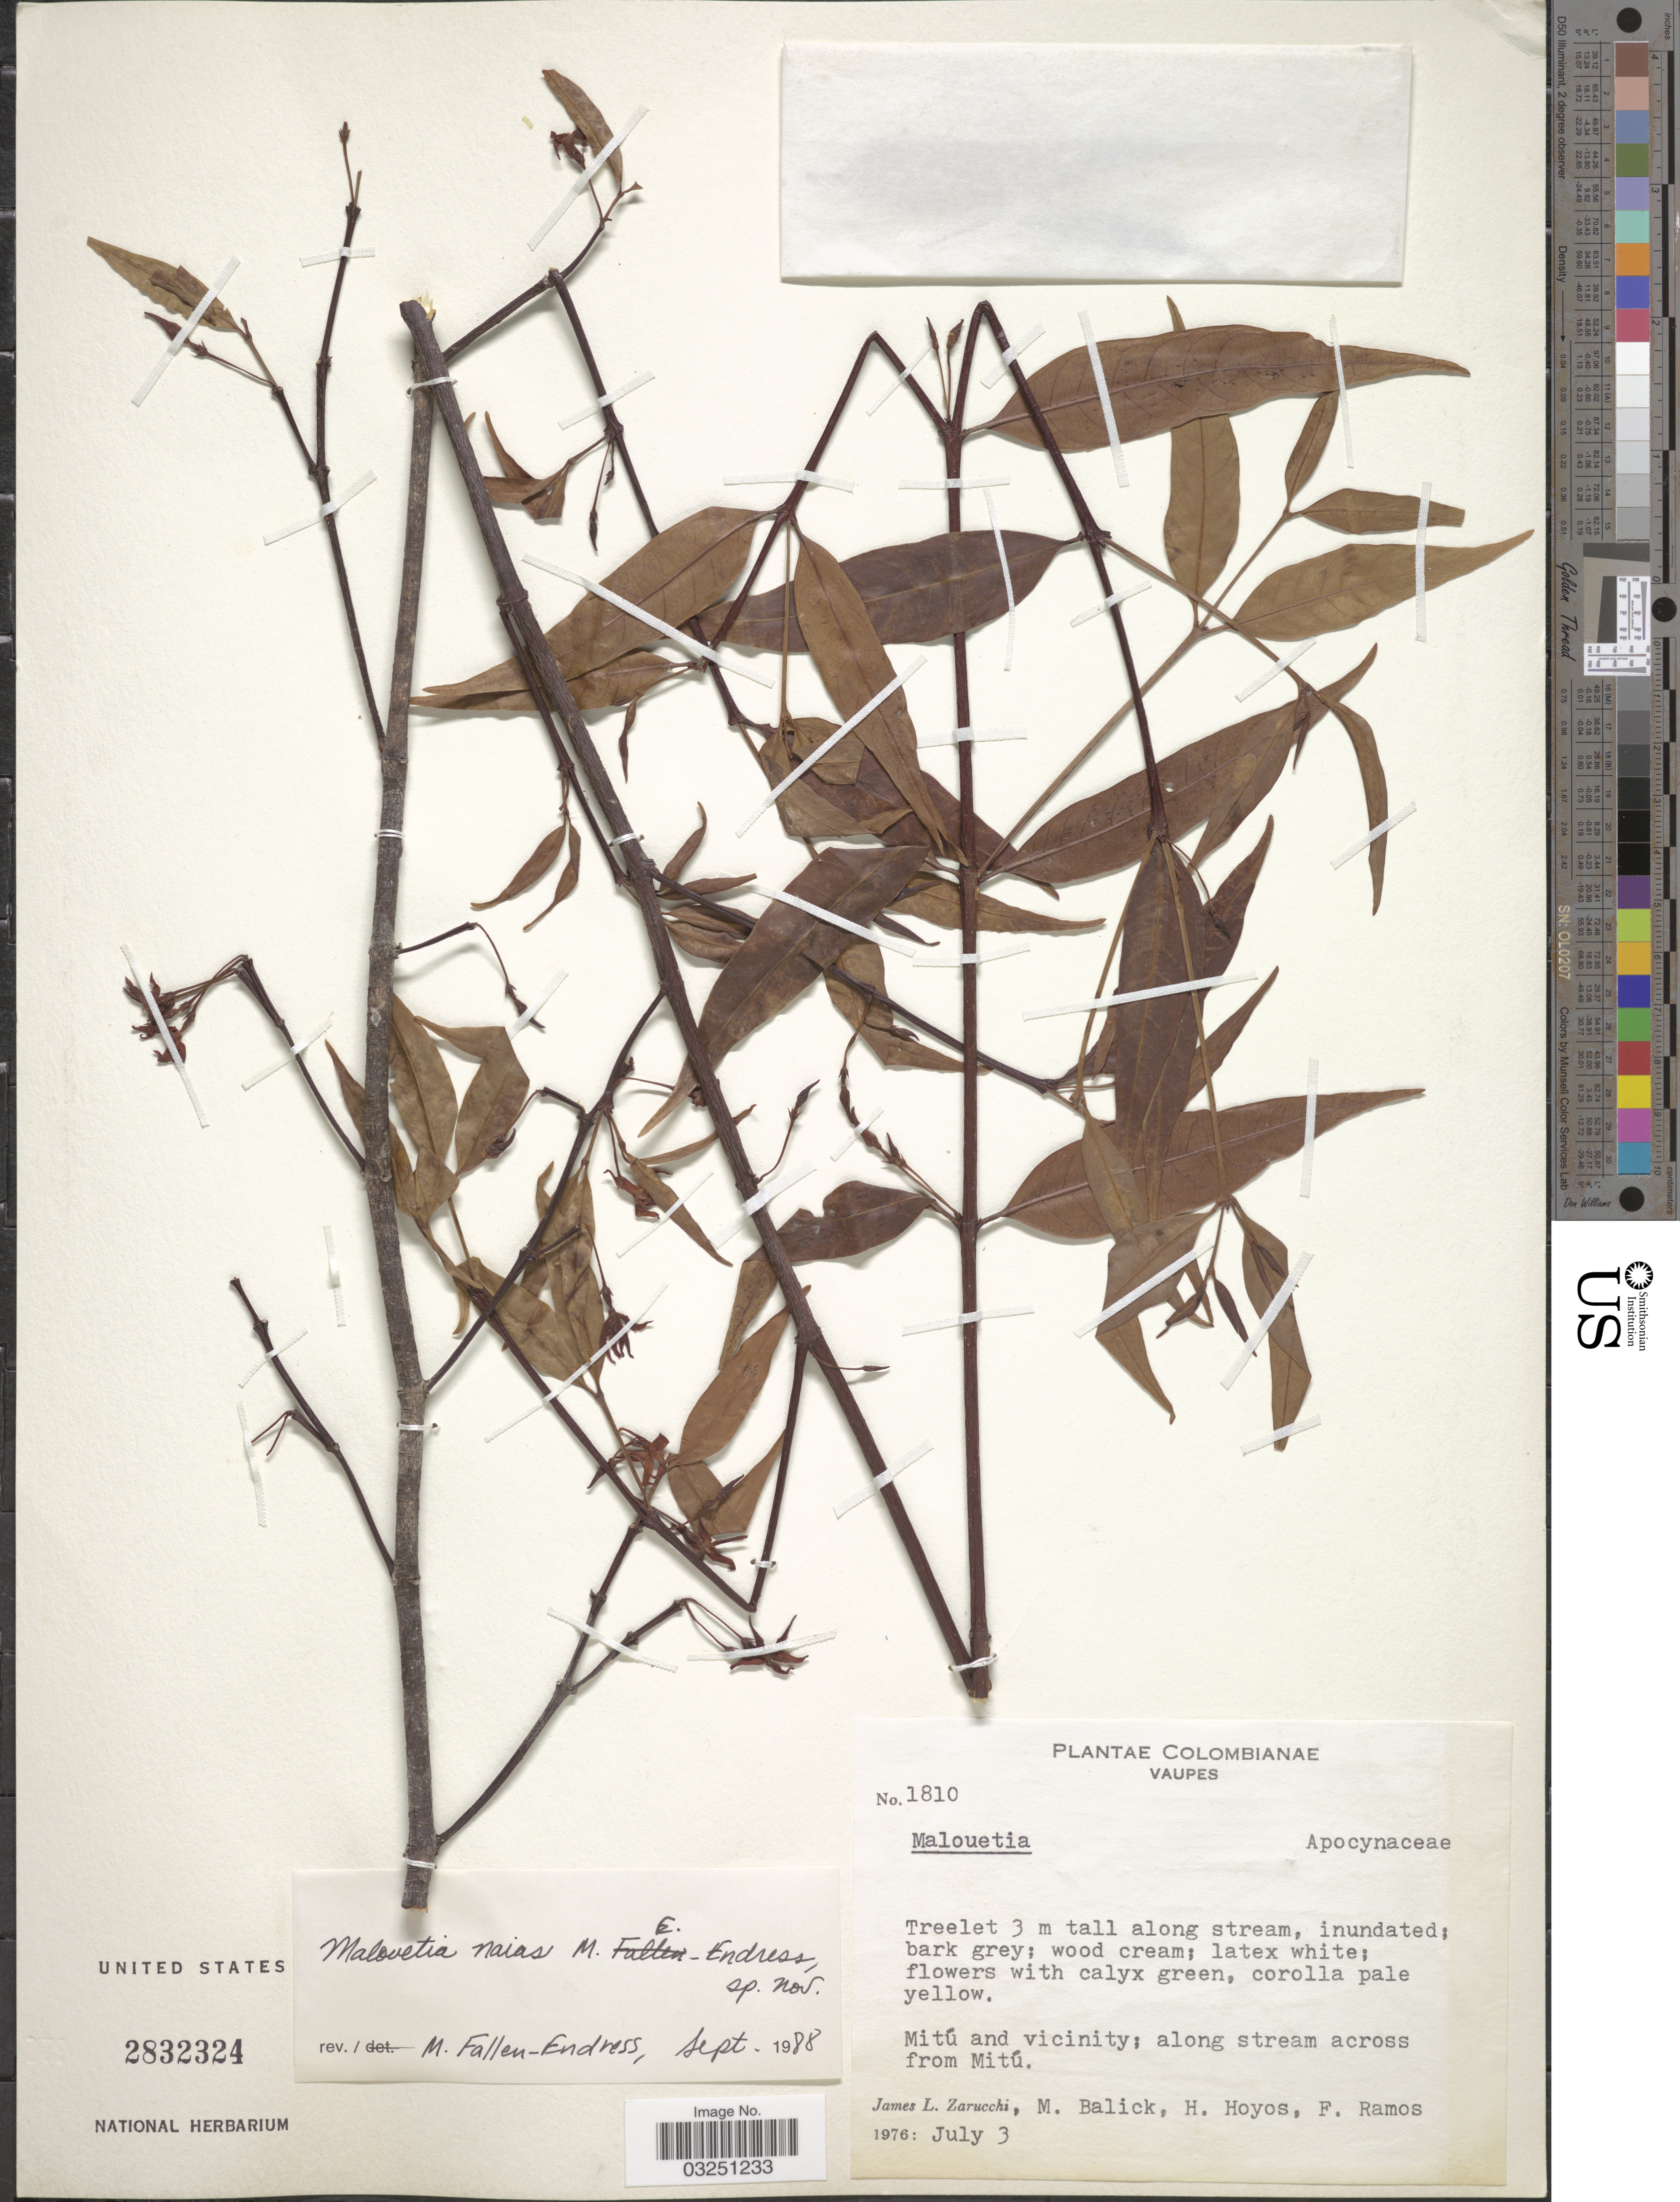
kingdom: Plantae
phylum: Tracheophyta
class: Magnoliopsida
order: Gentianales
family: Apocynaceae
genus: Malouetia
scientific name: Malouetia naias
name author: M.E. Endress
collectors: J. L. Zarucchi, M. Balick, H. Hoyos & F. Ramos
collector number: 1810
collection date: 1976-07-03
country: Colombia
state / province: Vaupés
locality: Mitú and vicinity; along stream across from Mitú.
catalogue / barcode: US 2832324